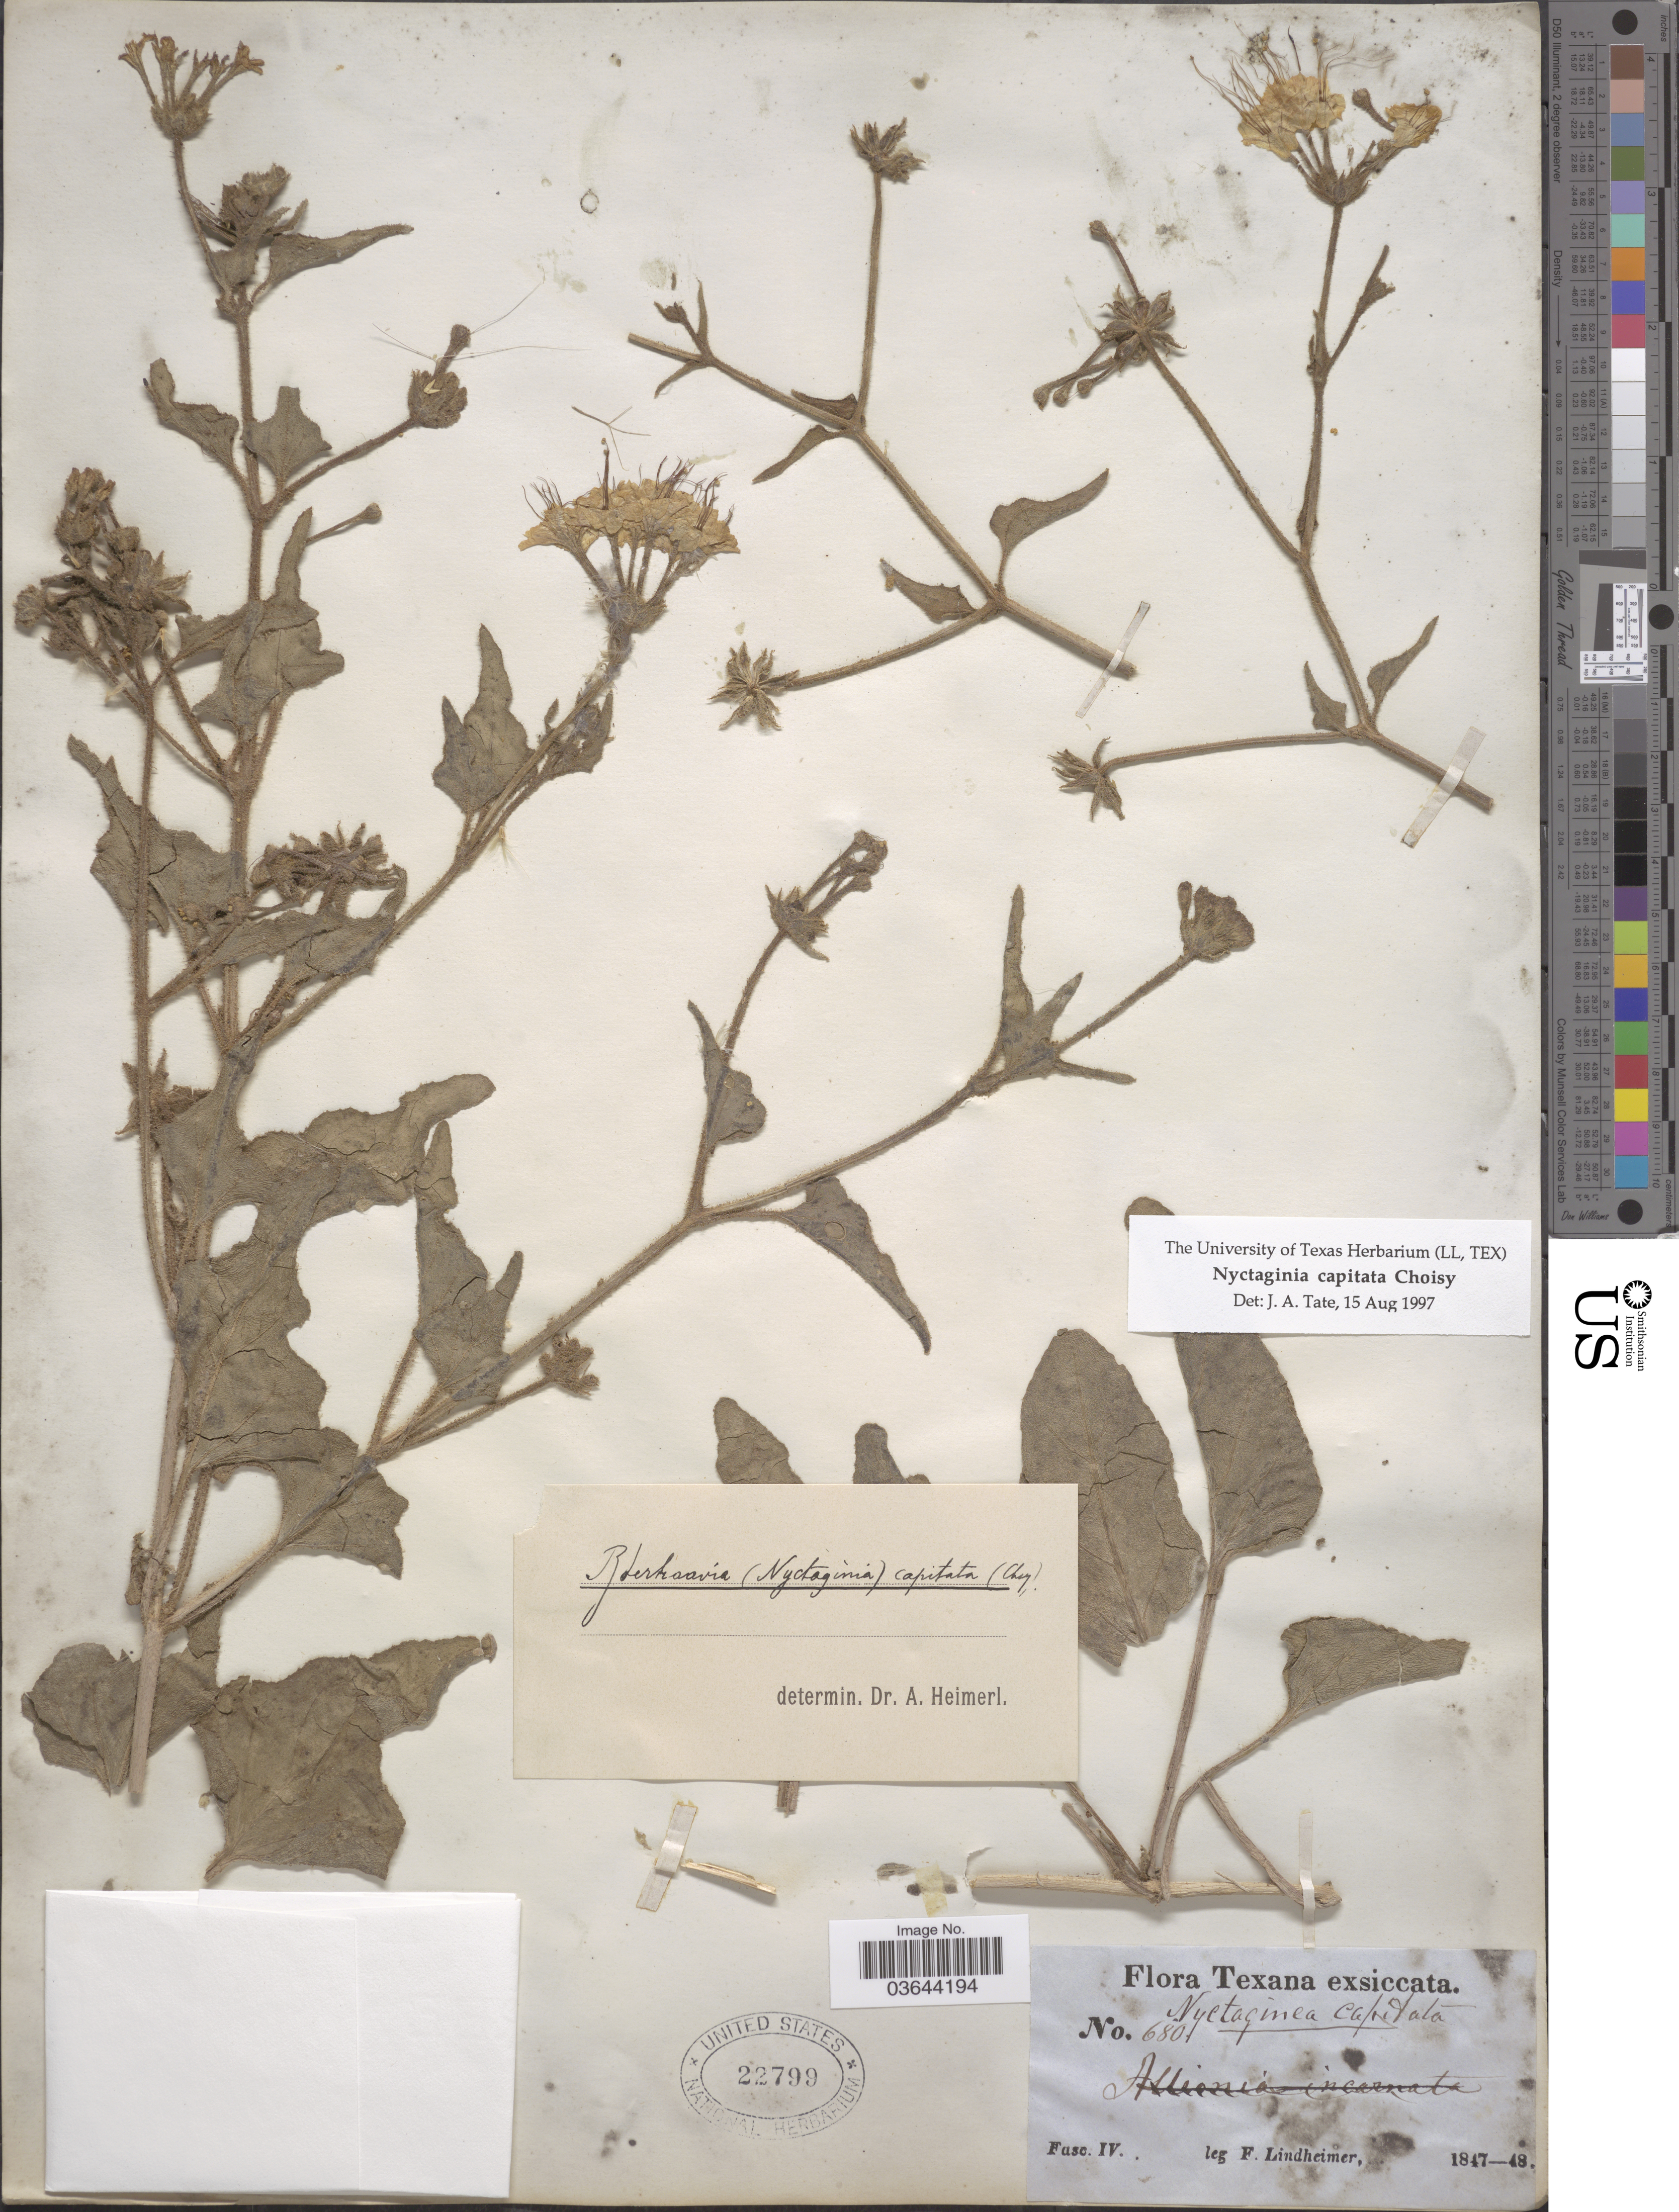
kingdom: Plantae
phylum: Tracheophyta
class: Magnoliopsida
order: Caryophyllales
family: Nyctaginaceae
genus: Nyctaginia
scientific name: Nyctaginia capitata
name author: Choisy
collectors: F. Lindheimer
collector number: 6801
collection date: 1847/1848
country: United States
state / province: Texas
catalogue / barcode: US 22799